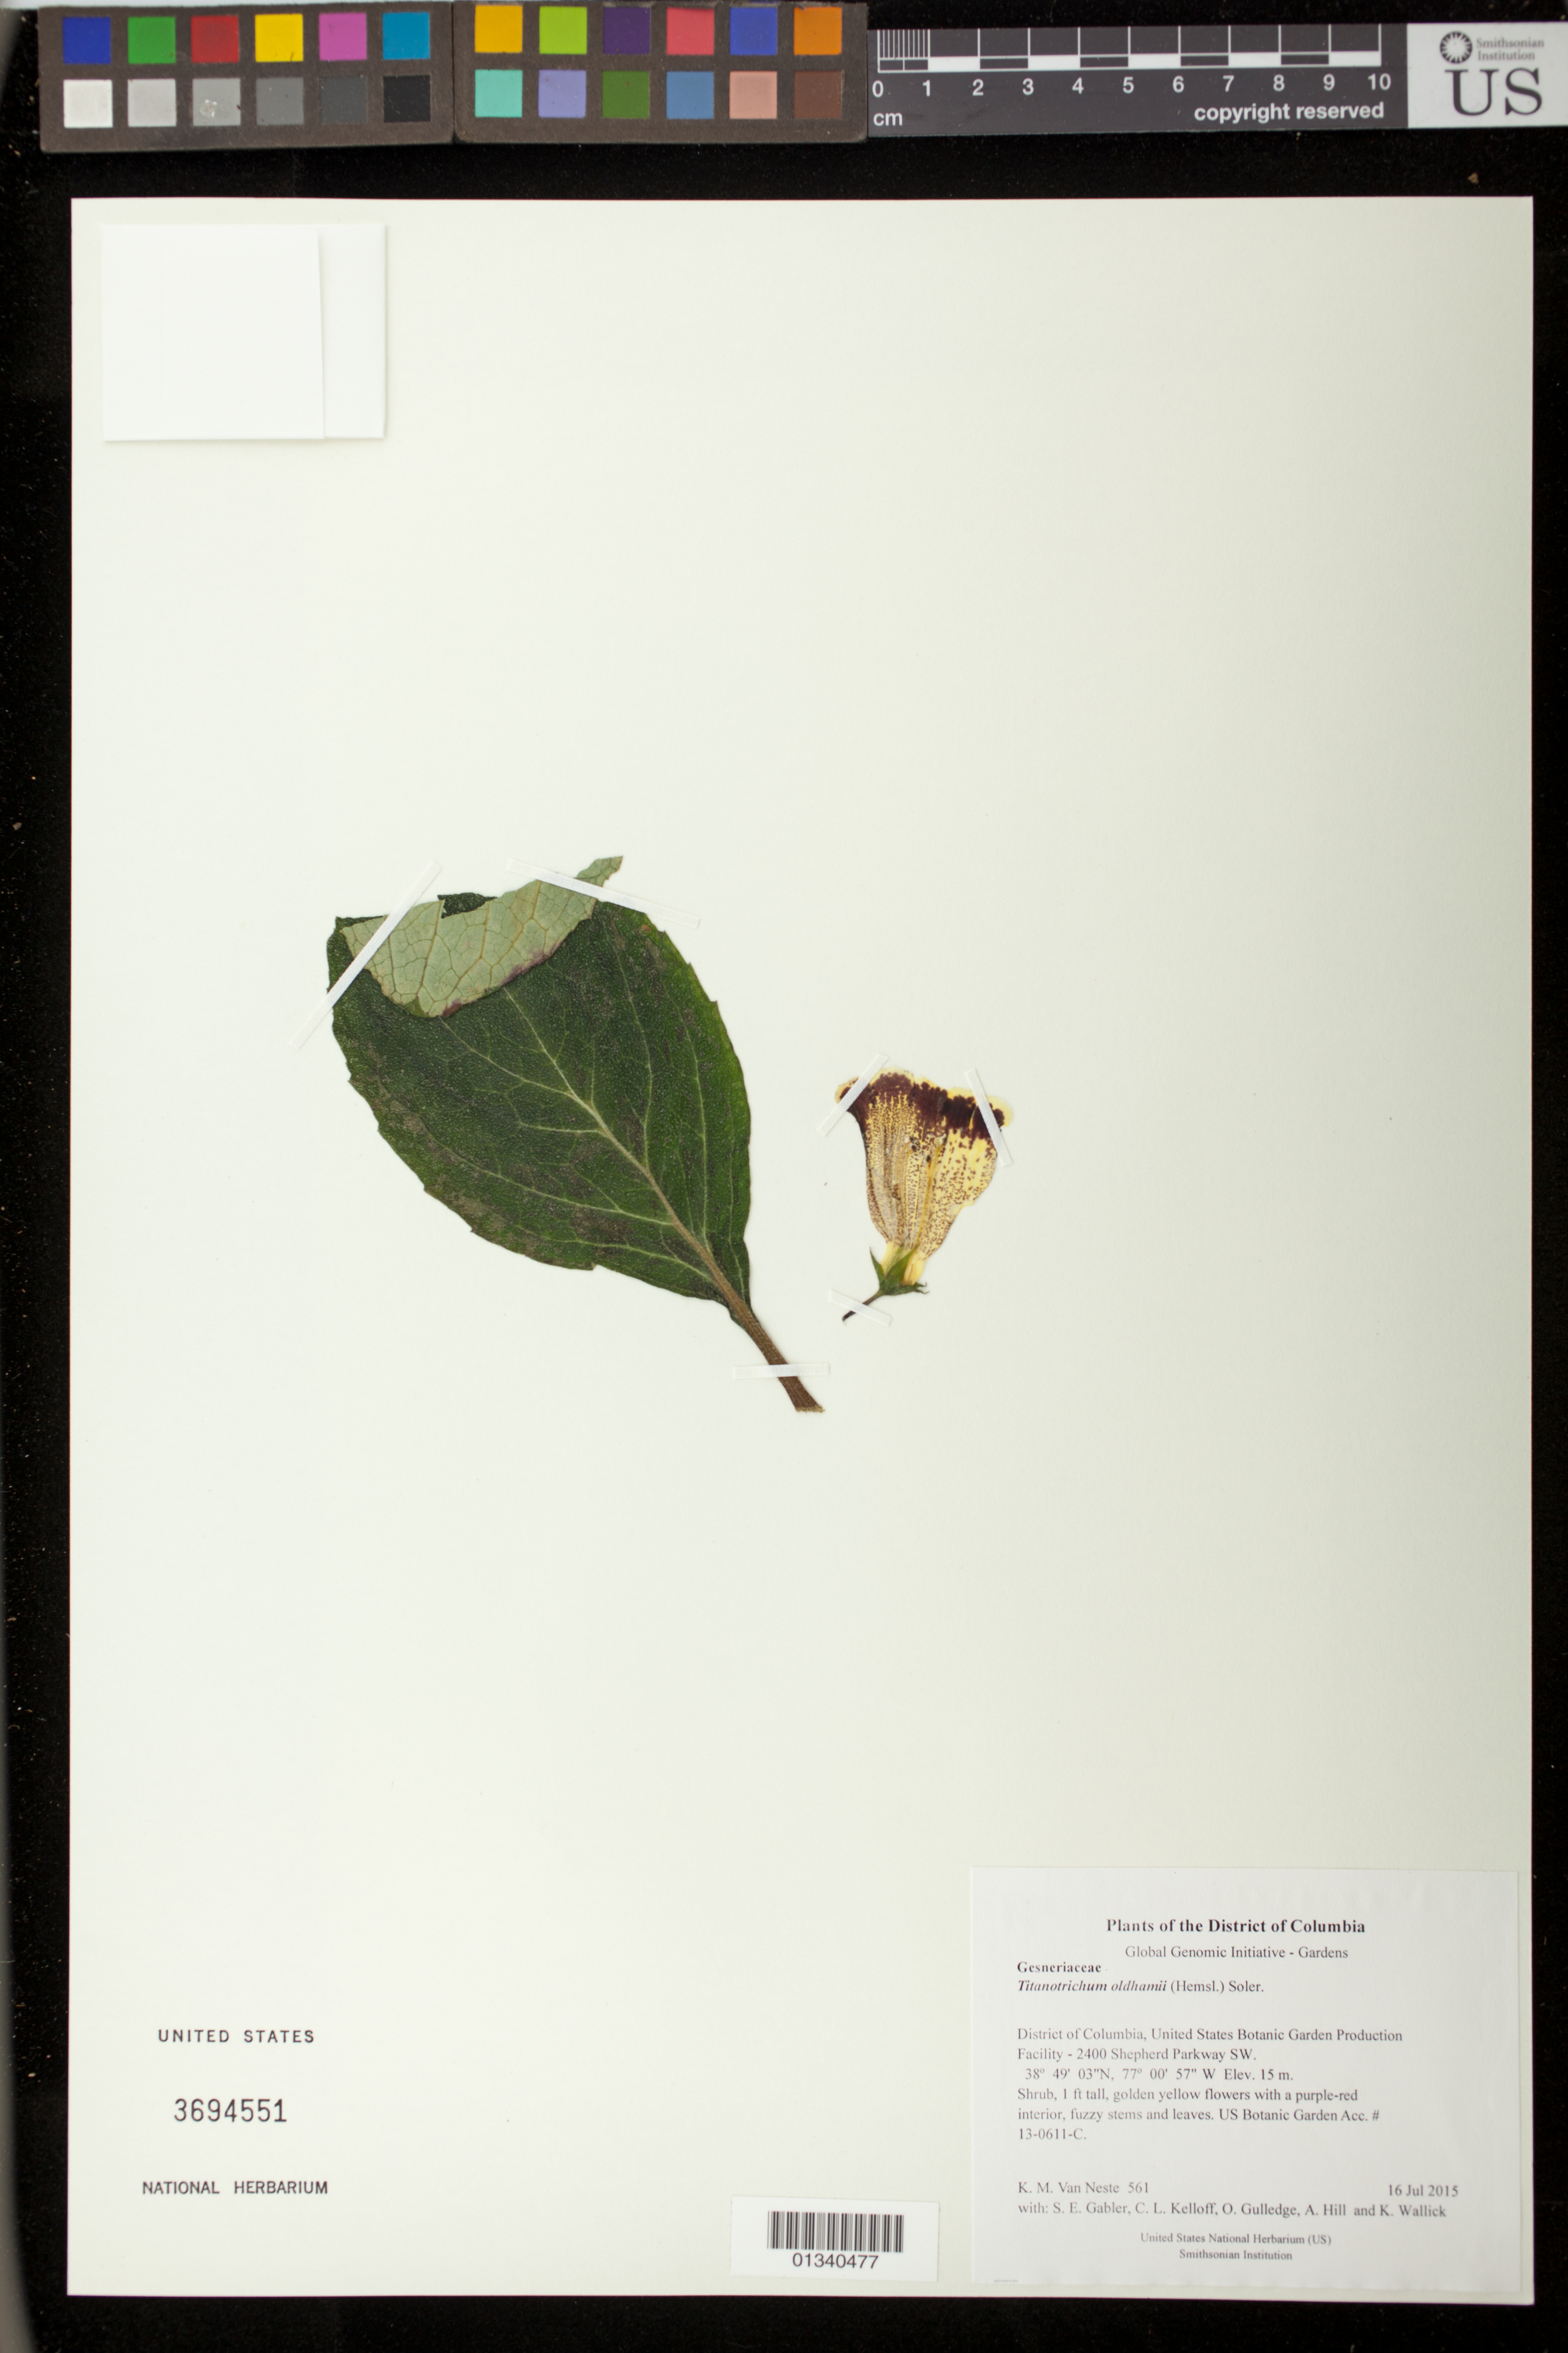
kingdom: Plantae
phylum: Tracheophyta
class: Magnoliopsida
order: Lamiales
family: Gesneriaceae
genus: Titanotrichum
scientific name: Titanotrichum oldhamii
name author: (Hemsl.) Soler.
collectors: K. M. Van Neste, S. E. Gabler, C. L. Kelloff, O. Gulledge, A. Hill & K. Wallick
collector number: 561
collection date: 2015-07-16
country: United States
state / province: District of Columbia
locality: United States Botanic Garden Production Facility - 2400 Shepherd Parkway SW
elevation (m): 15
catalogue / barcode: US 3694551